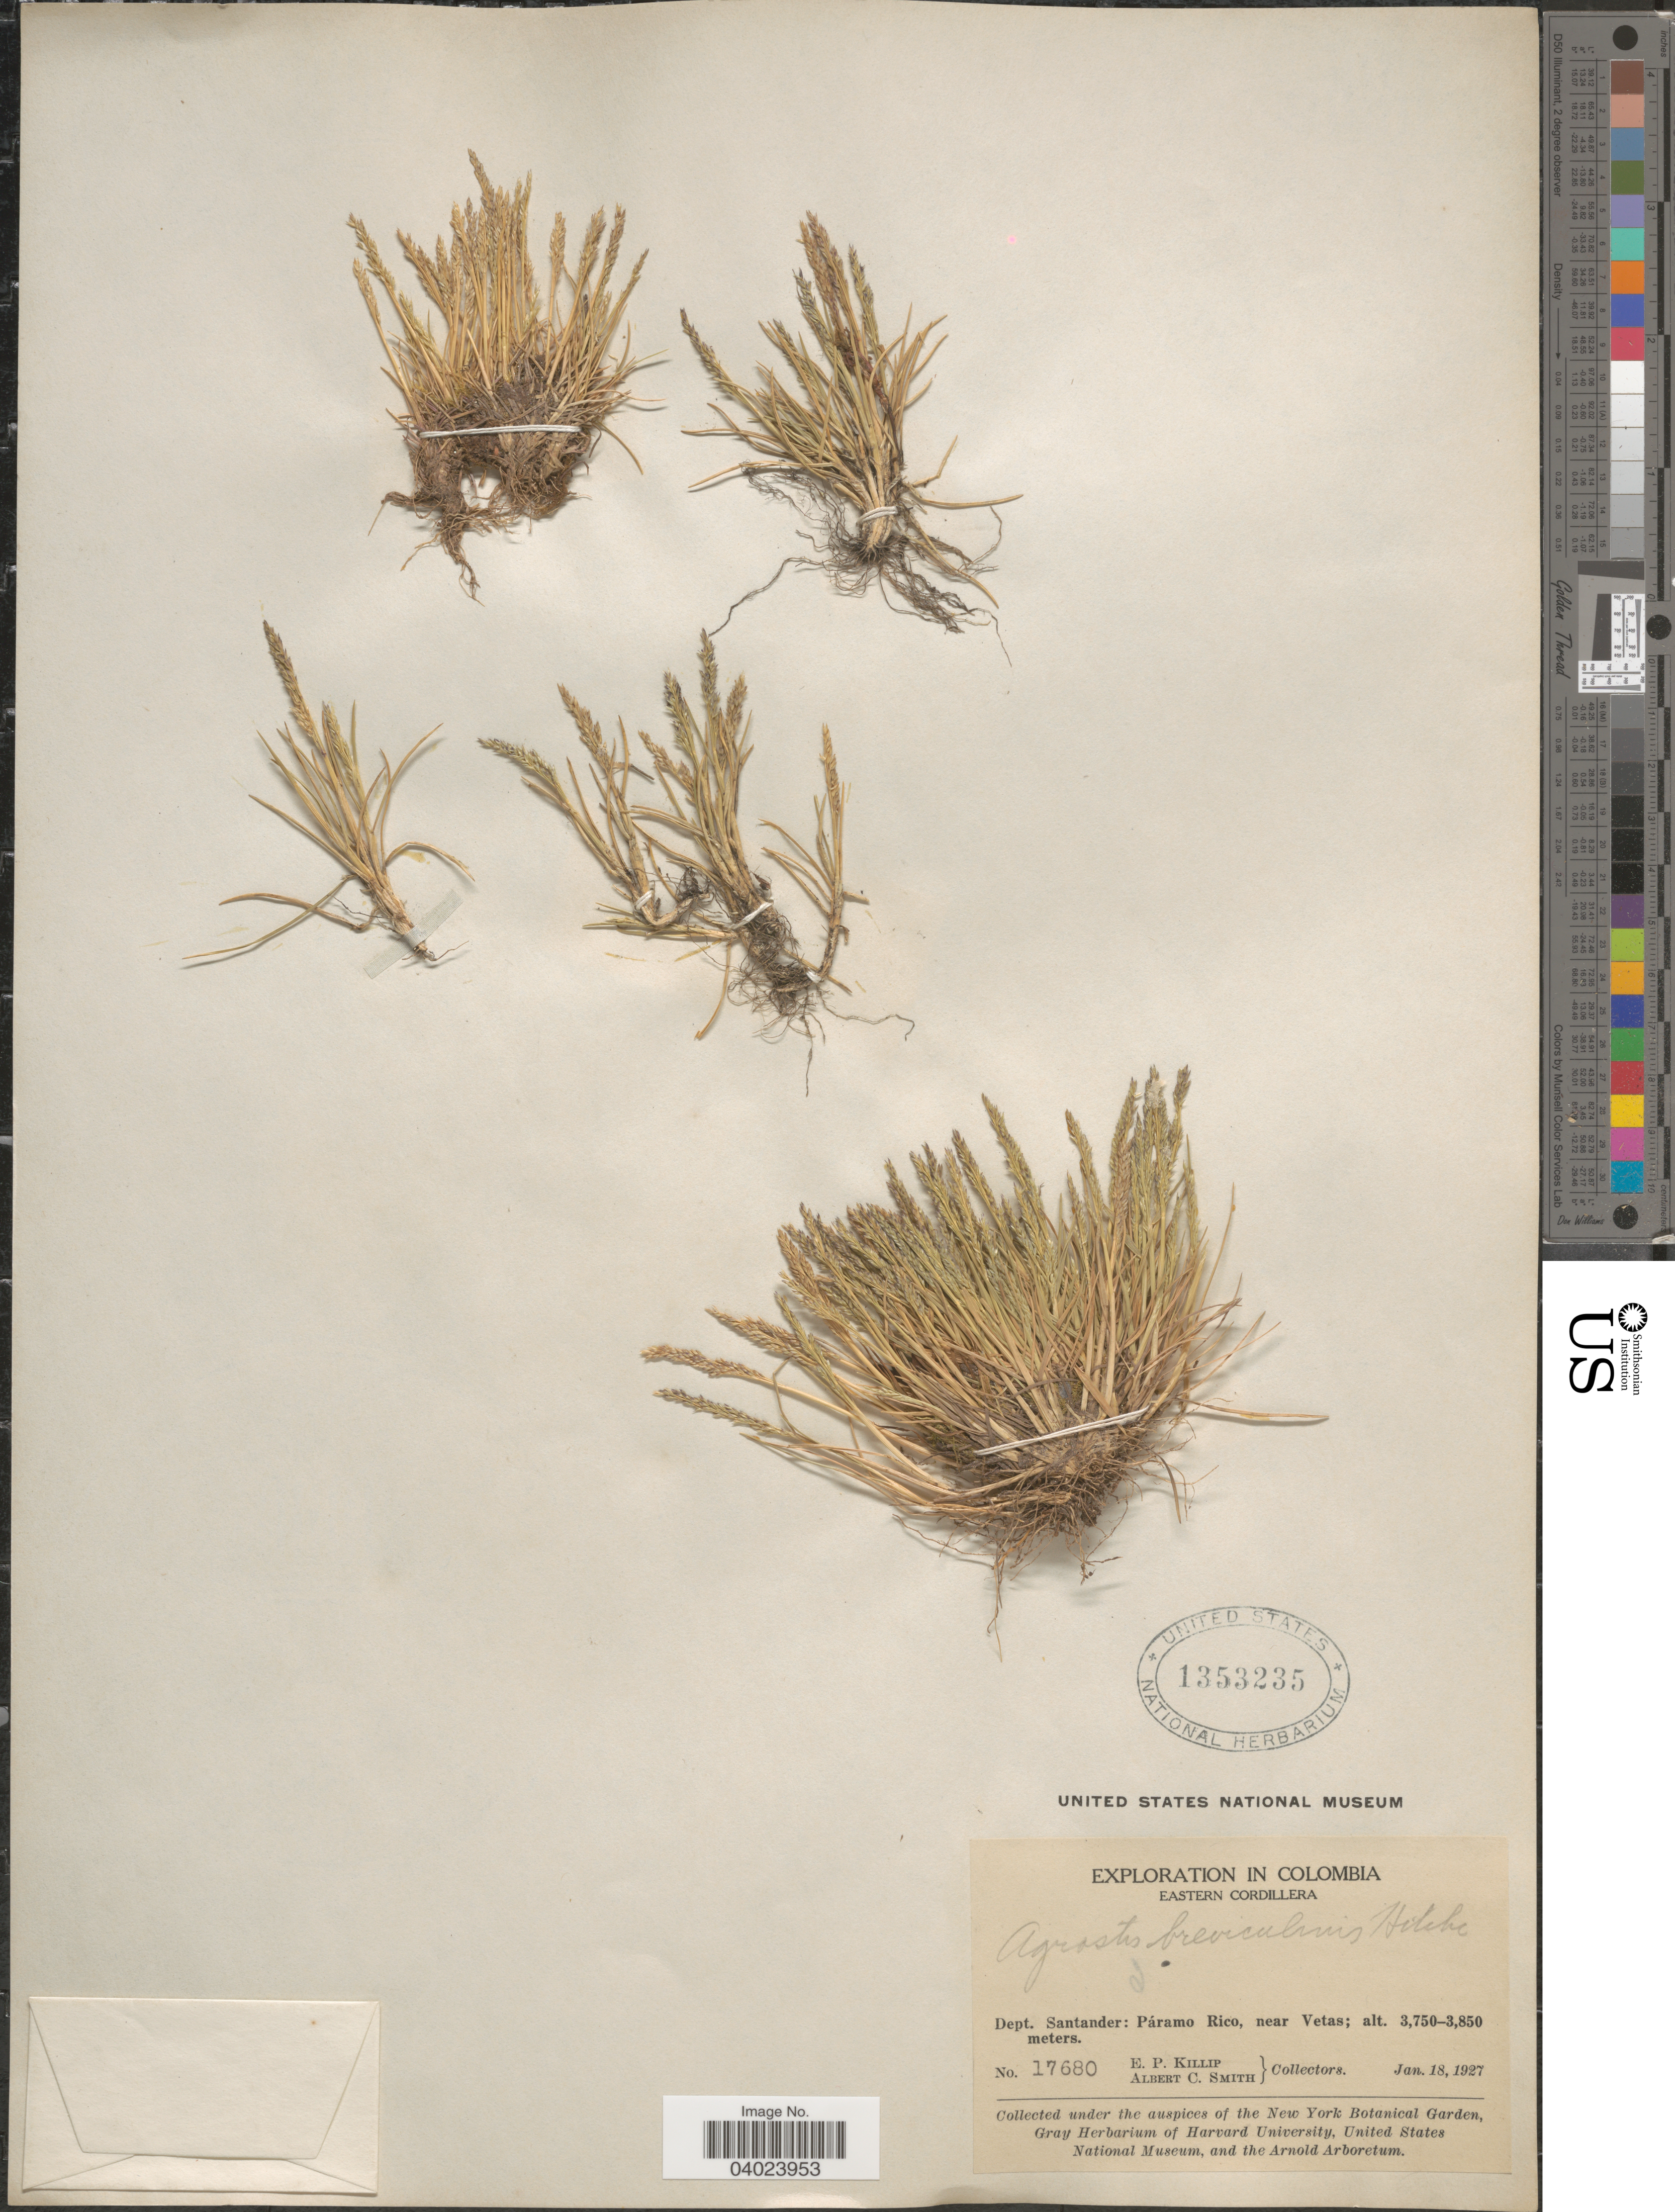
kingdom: Plantae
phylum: Tracheophyta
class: Liliopsida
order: Poales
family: Poaceae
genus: Agrostis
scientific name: Agrostis breviculmis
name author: Hitchc.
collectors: E. P. Killip & A. C. Smith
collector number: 17680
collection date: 1927-01-18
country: Colombia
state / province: Santander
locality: Eastern Cordillera. Dept. Santander: Páramo Rico, near Vetas.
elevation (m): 3750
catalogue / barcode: US 1353235